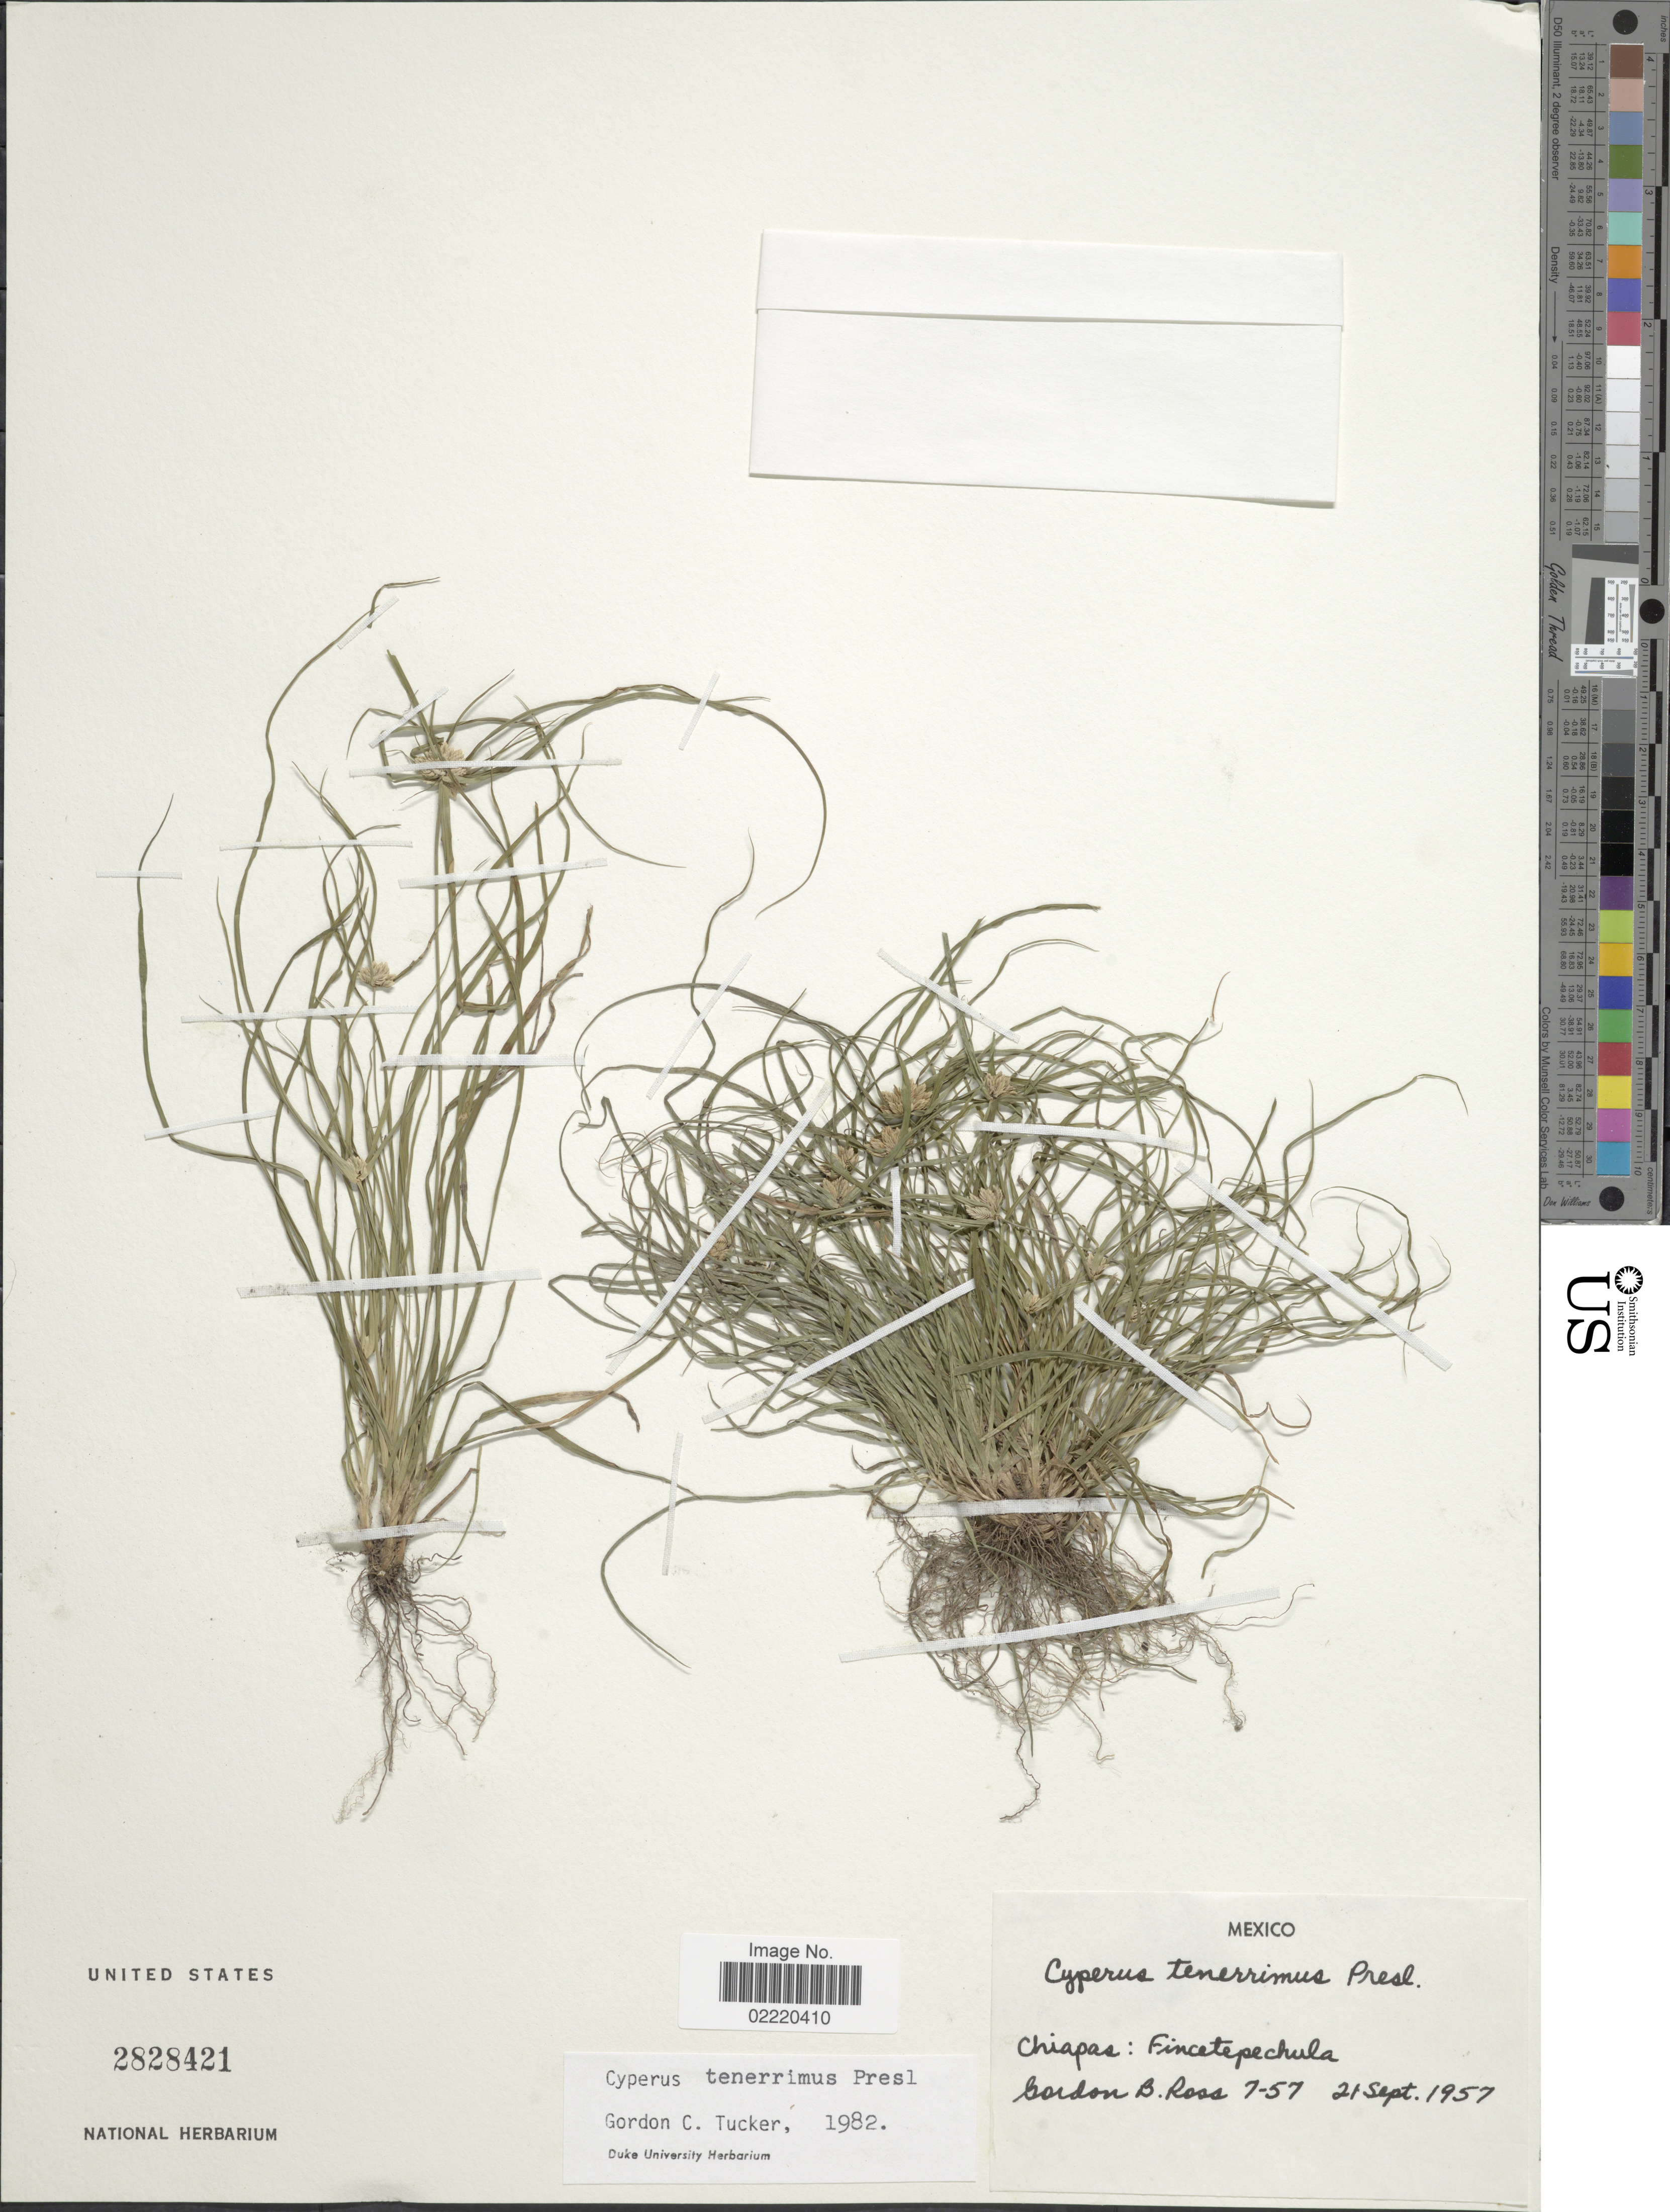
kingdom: Plantae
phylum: Tracheophyta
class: Liliopsida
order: Poales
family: Cyperaceae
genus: Cyperus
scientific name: Cyperus tenerrimus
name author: J. Presl & C. Presl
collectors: G. B. Ross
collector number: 7-57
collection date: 1957-09-21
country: Mexico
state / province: Chiapas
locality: Fincetepechula.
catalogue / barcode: US 2828421